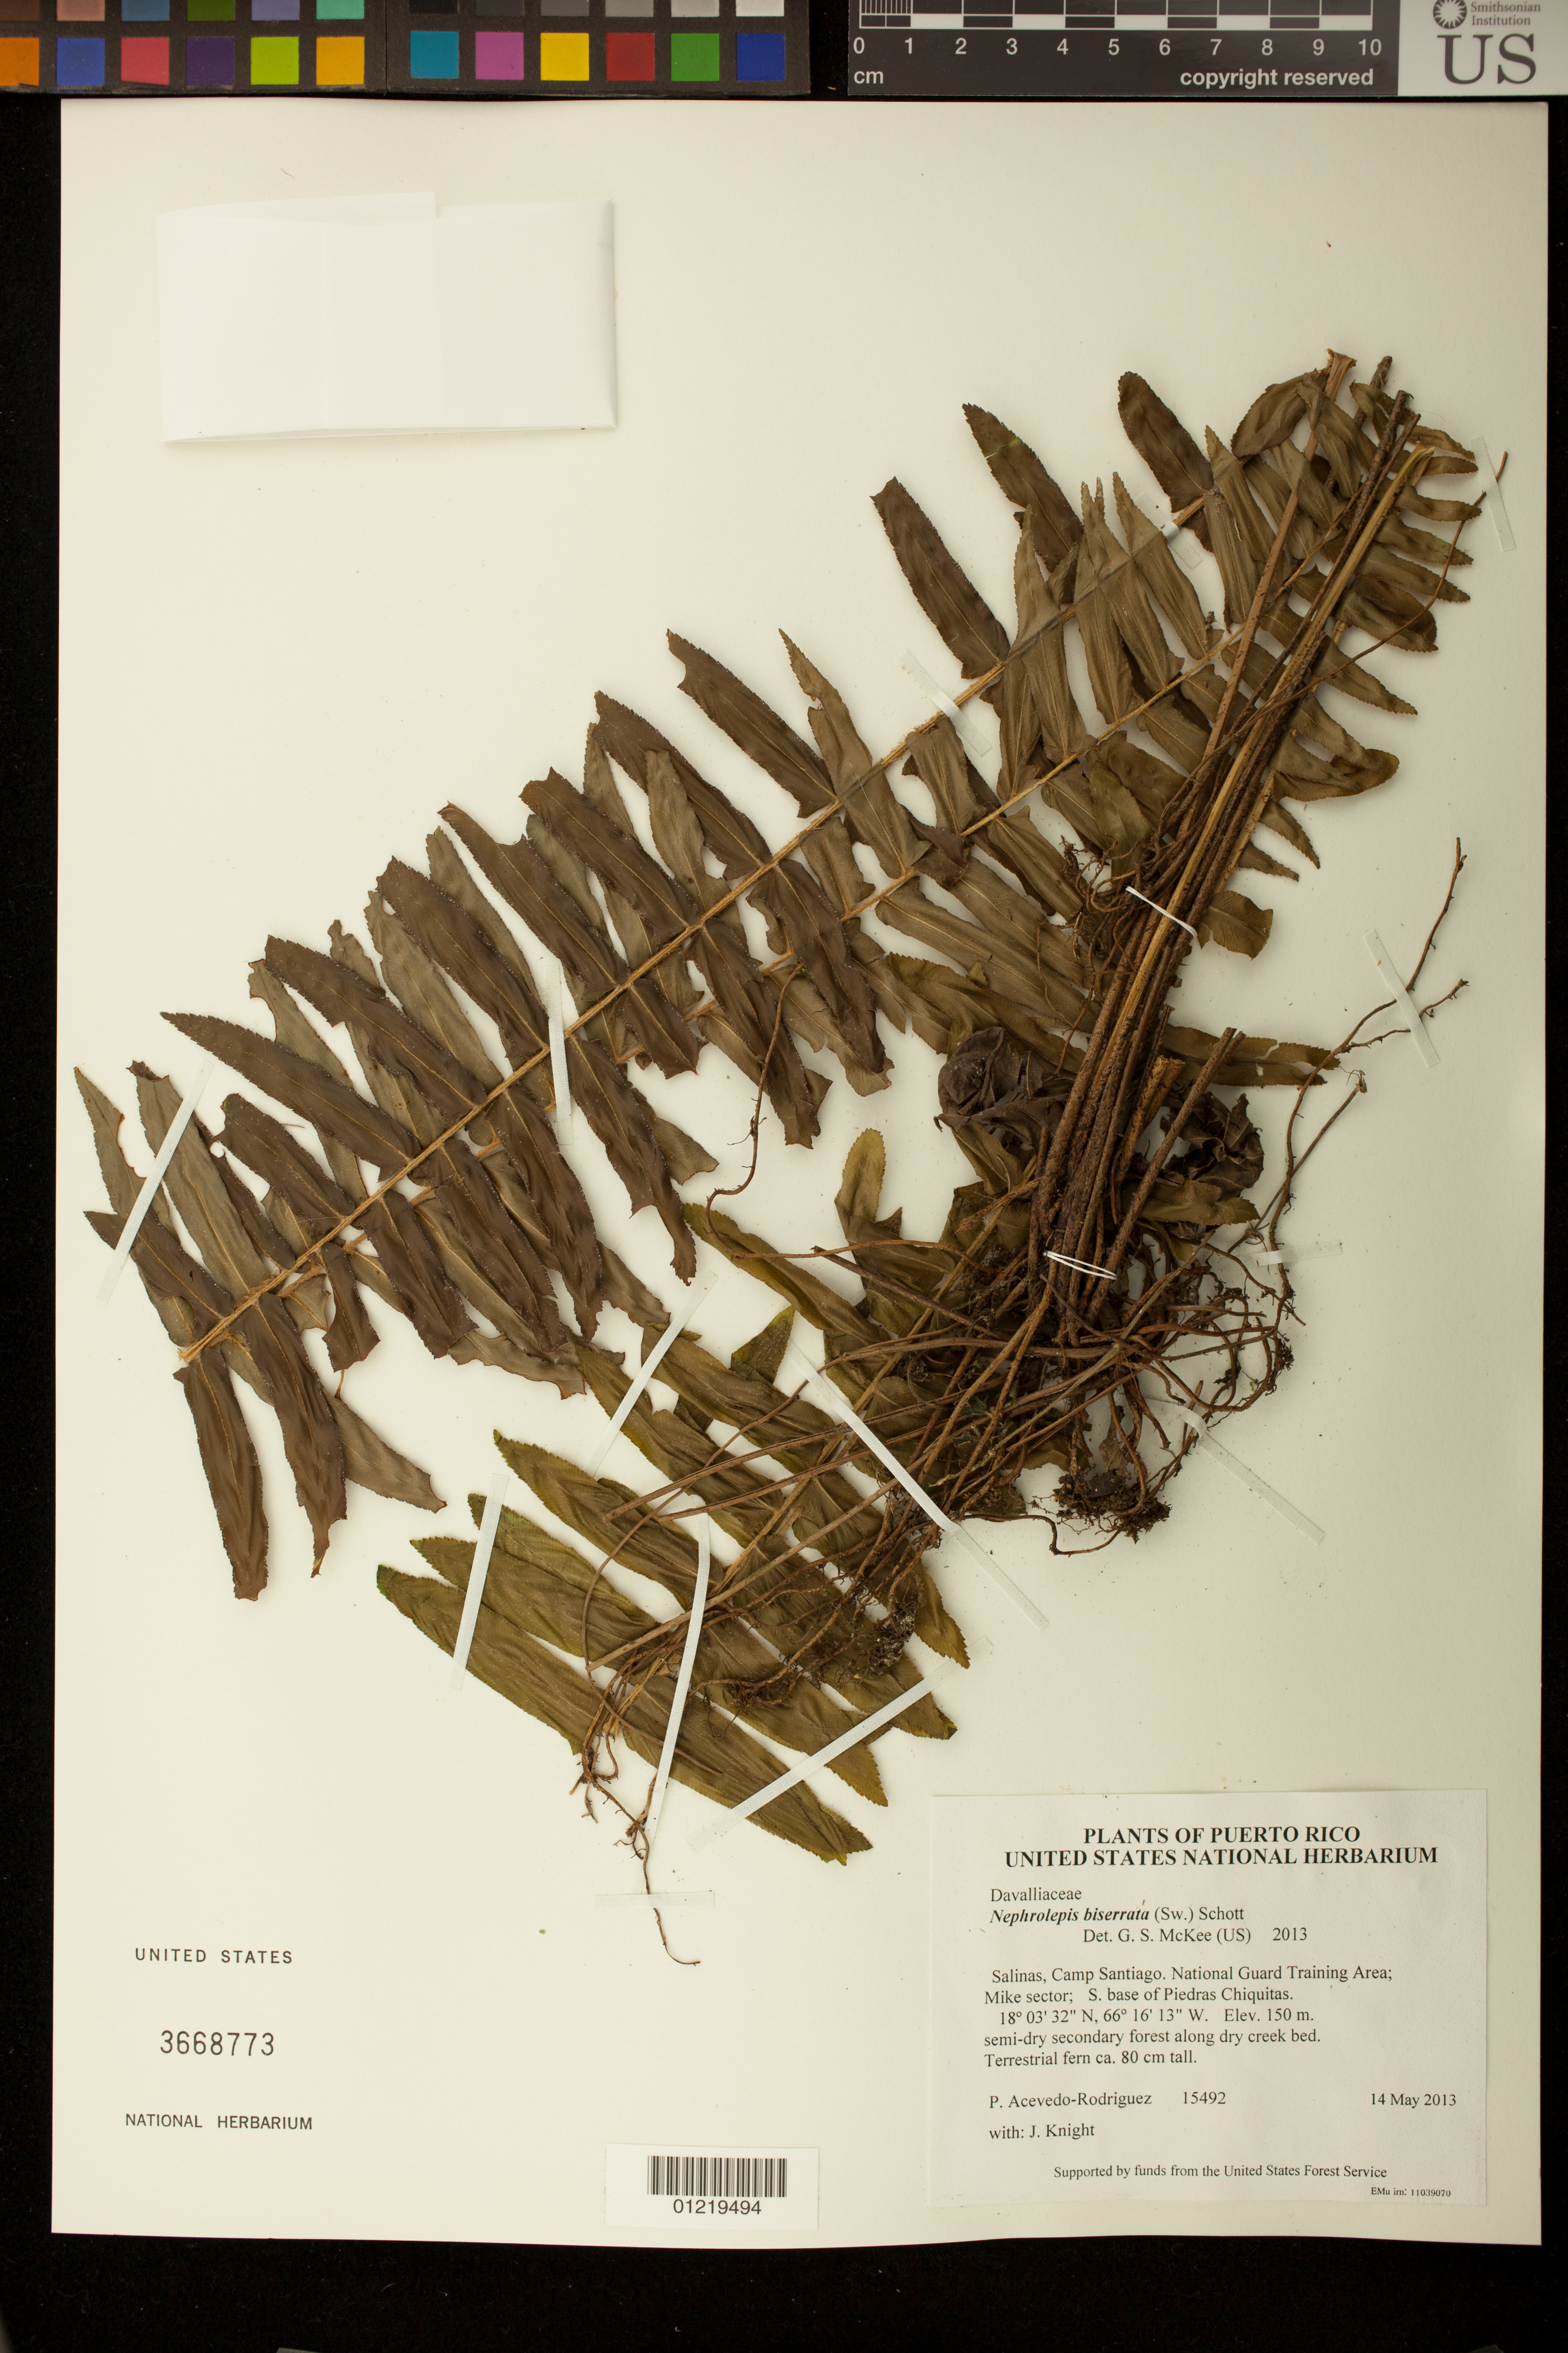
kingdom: Plantae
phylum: Tracheophyta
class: Polypodiopsida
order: Polypodiales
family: Nephrolepidaceae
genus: Nephrolepis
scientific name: Nephrolepis biserrata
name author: (Sw.) Schott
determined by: McKee, G. S., (US), NMNH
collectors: P. Acevedo-Rodr. & J. Knight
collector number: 15492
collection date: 2013-05-14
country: Puerto Rico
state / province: Salinas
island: Puerto Rico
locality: Camp Santiago. National Guard Training Area; Mike sector; S. base of Piedras Chiquitas.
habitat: semi-dry secondary forest along dry creek bed.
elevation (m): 150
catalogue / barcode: US 3668773